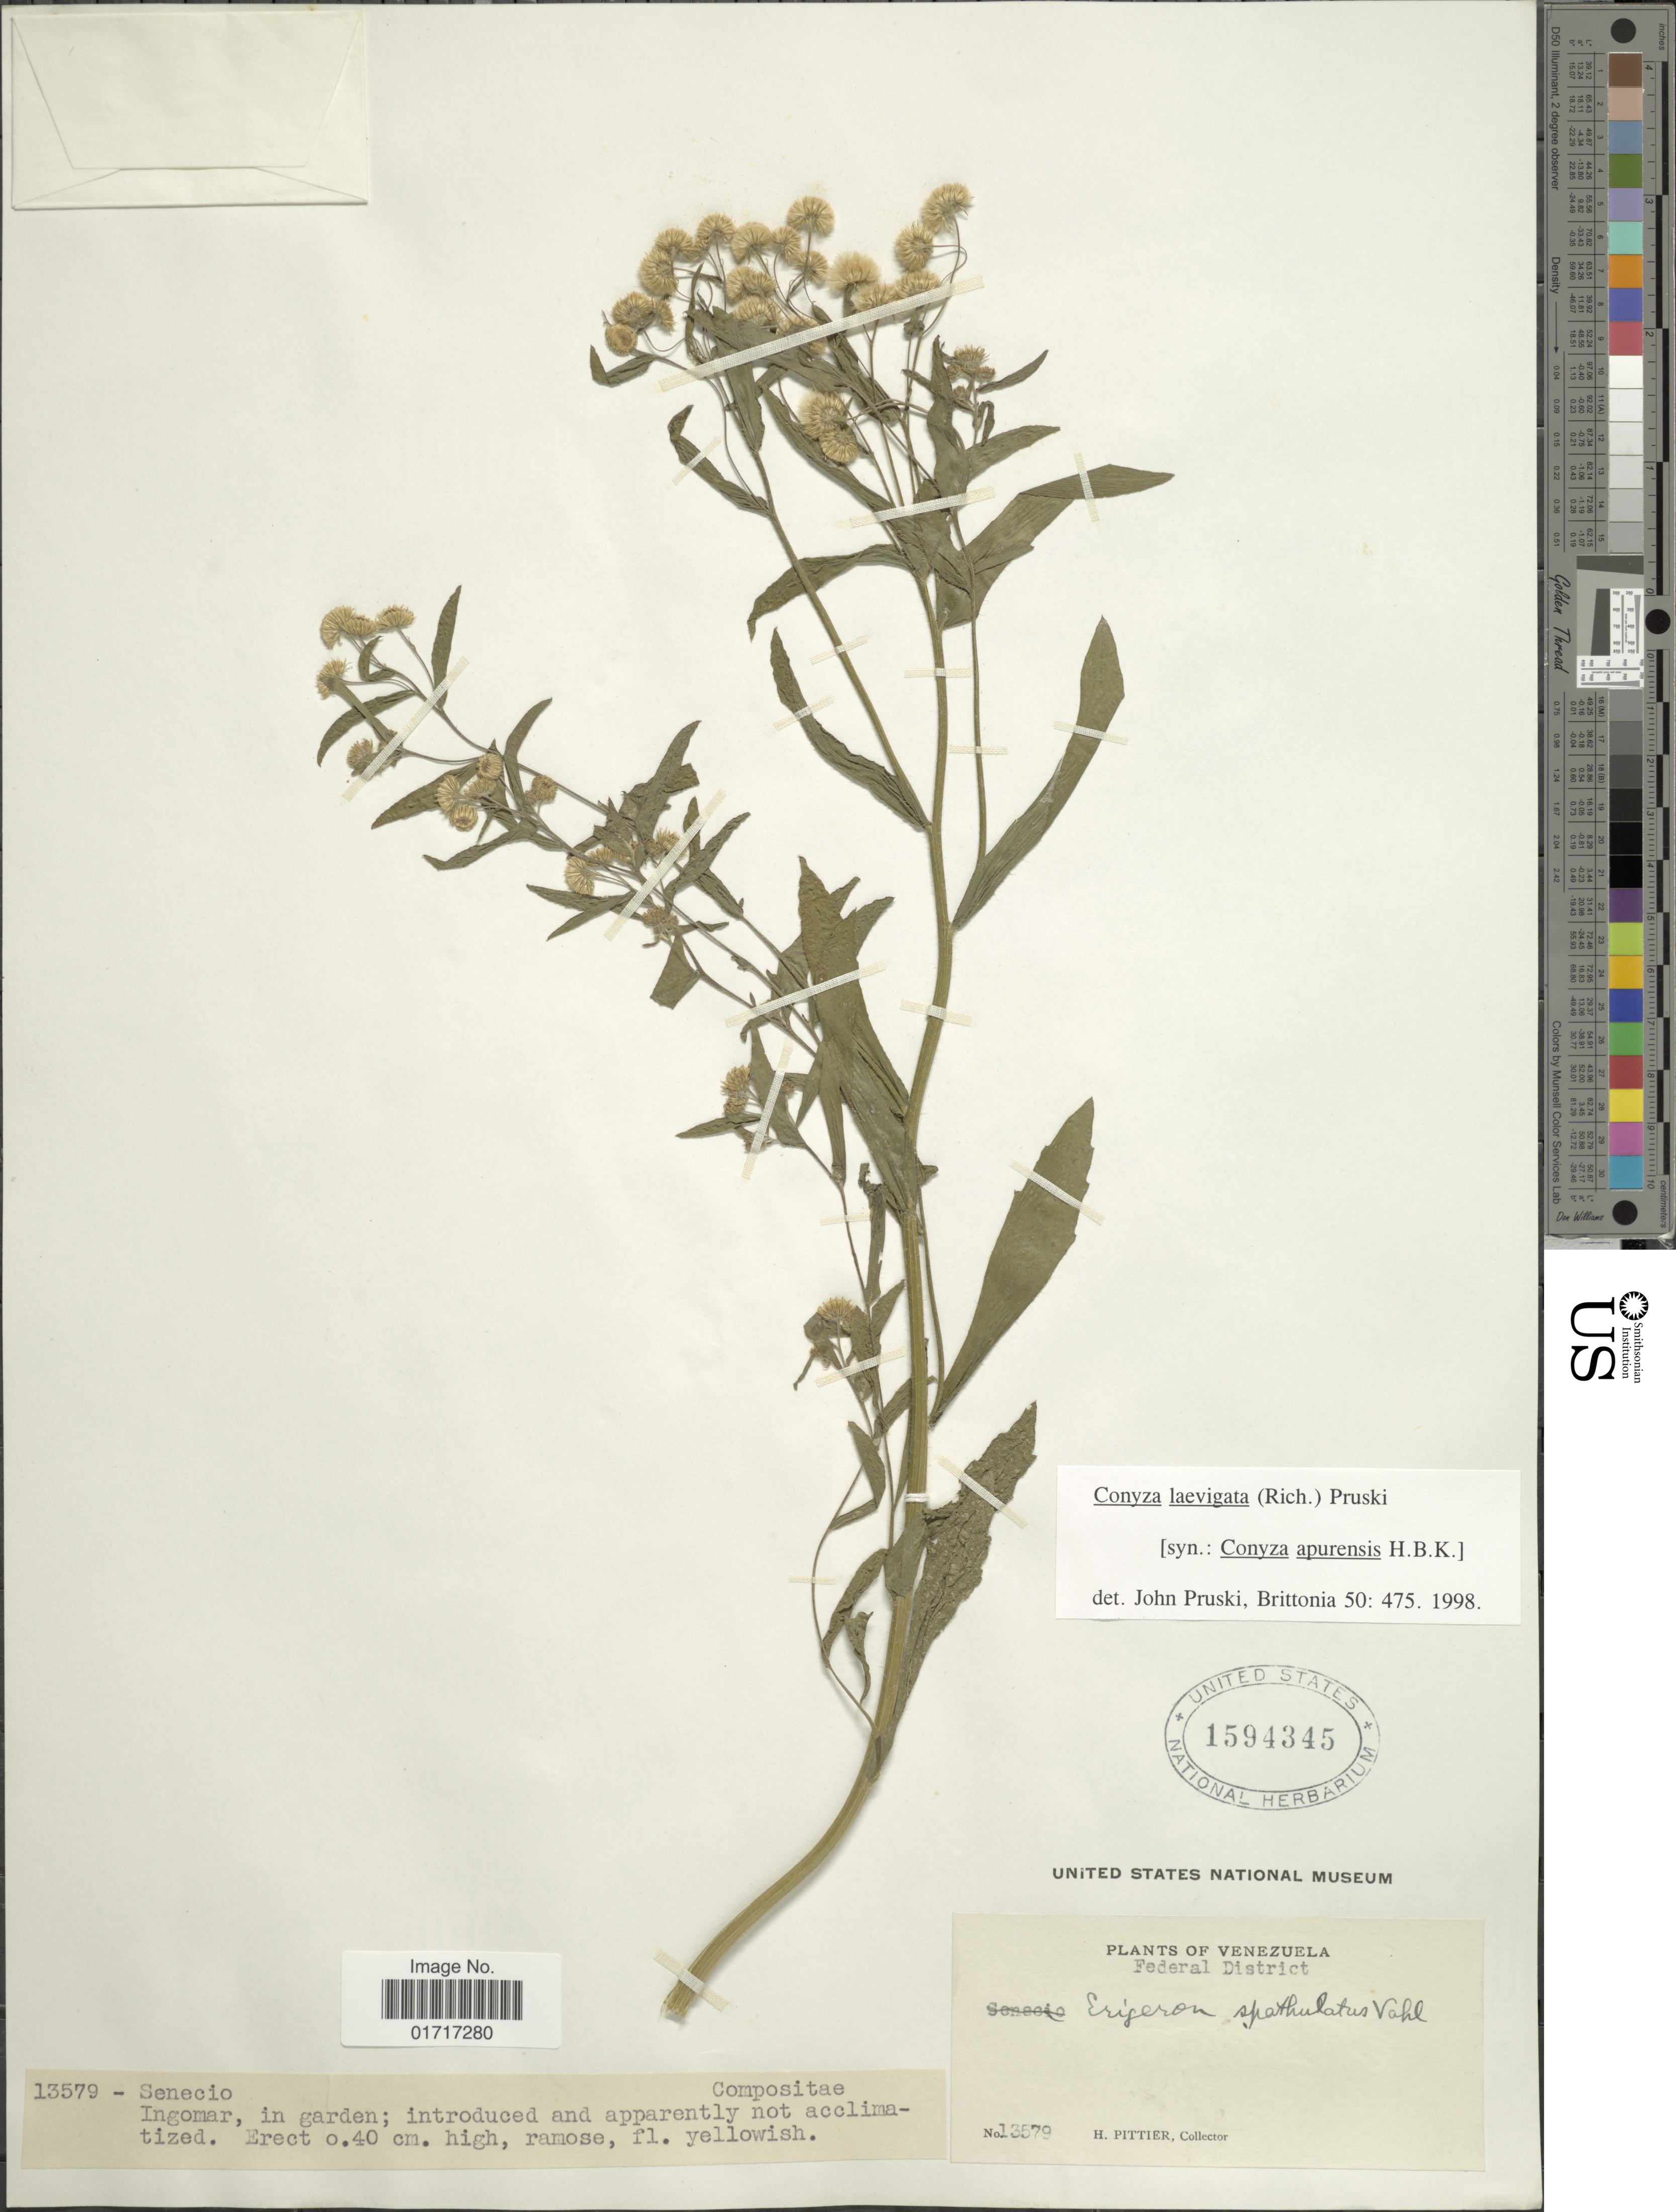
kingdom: Plantae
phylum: Tracheophyta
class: Magnoliopsida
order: Asterales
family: Asteraceae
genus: Conyza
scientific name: Conyza laevigata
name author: (Rich.) Pruski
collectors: H. F. Pittier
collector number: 13579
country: Venezuela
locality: Federal District, Sencio Ingomar.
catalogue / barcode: US 1594345